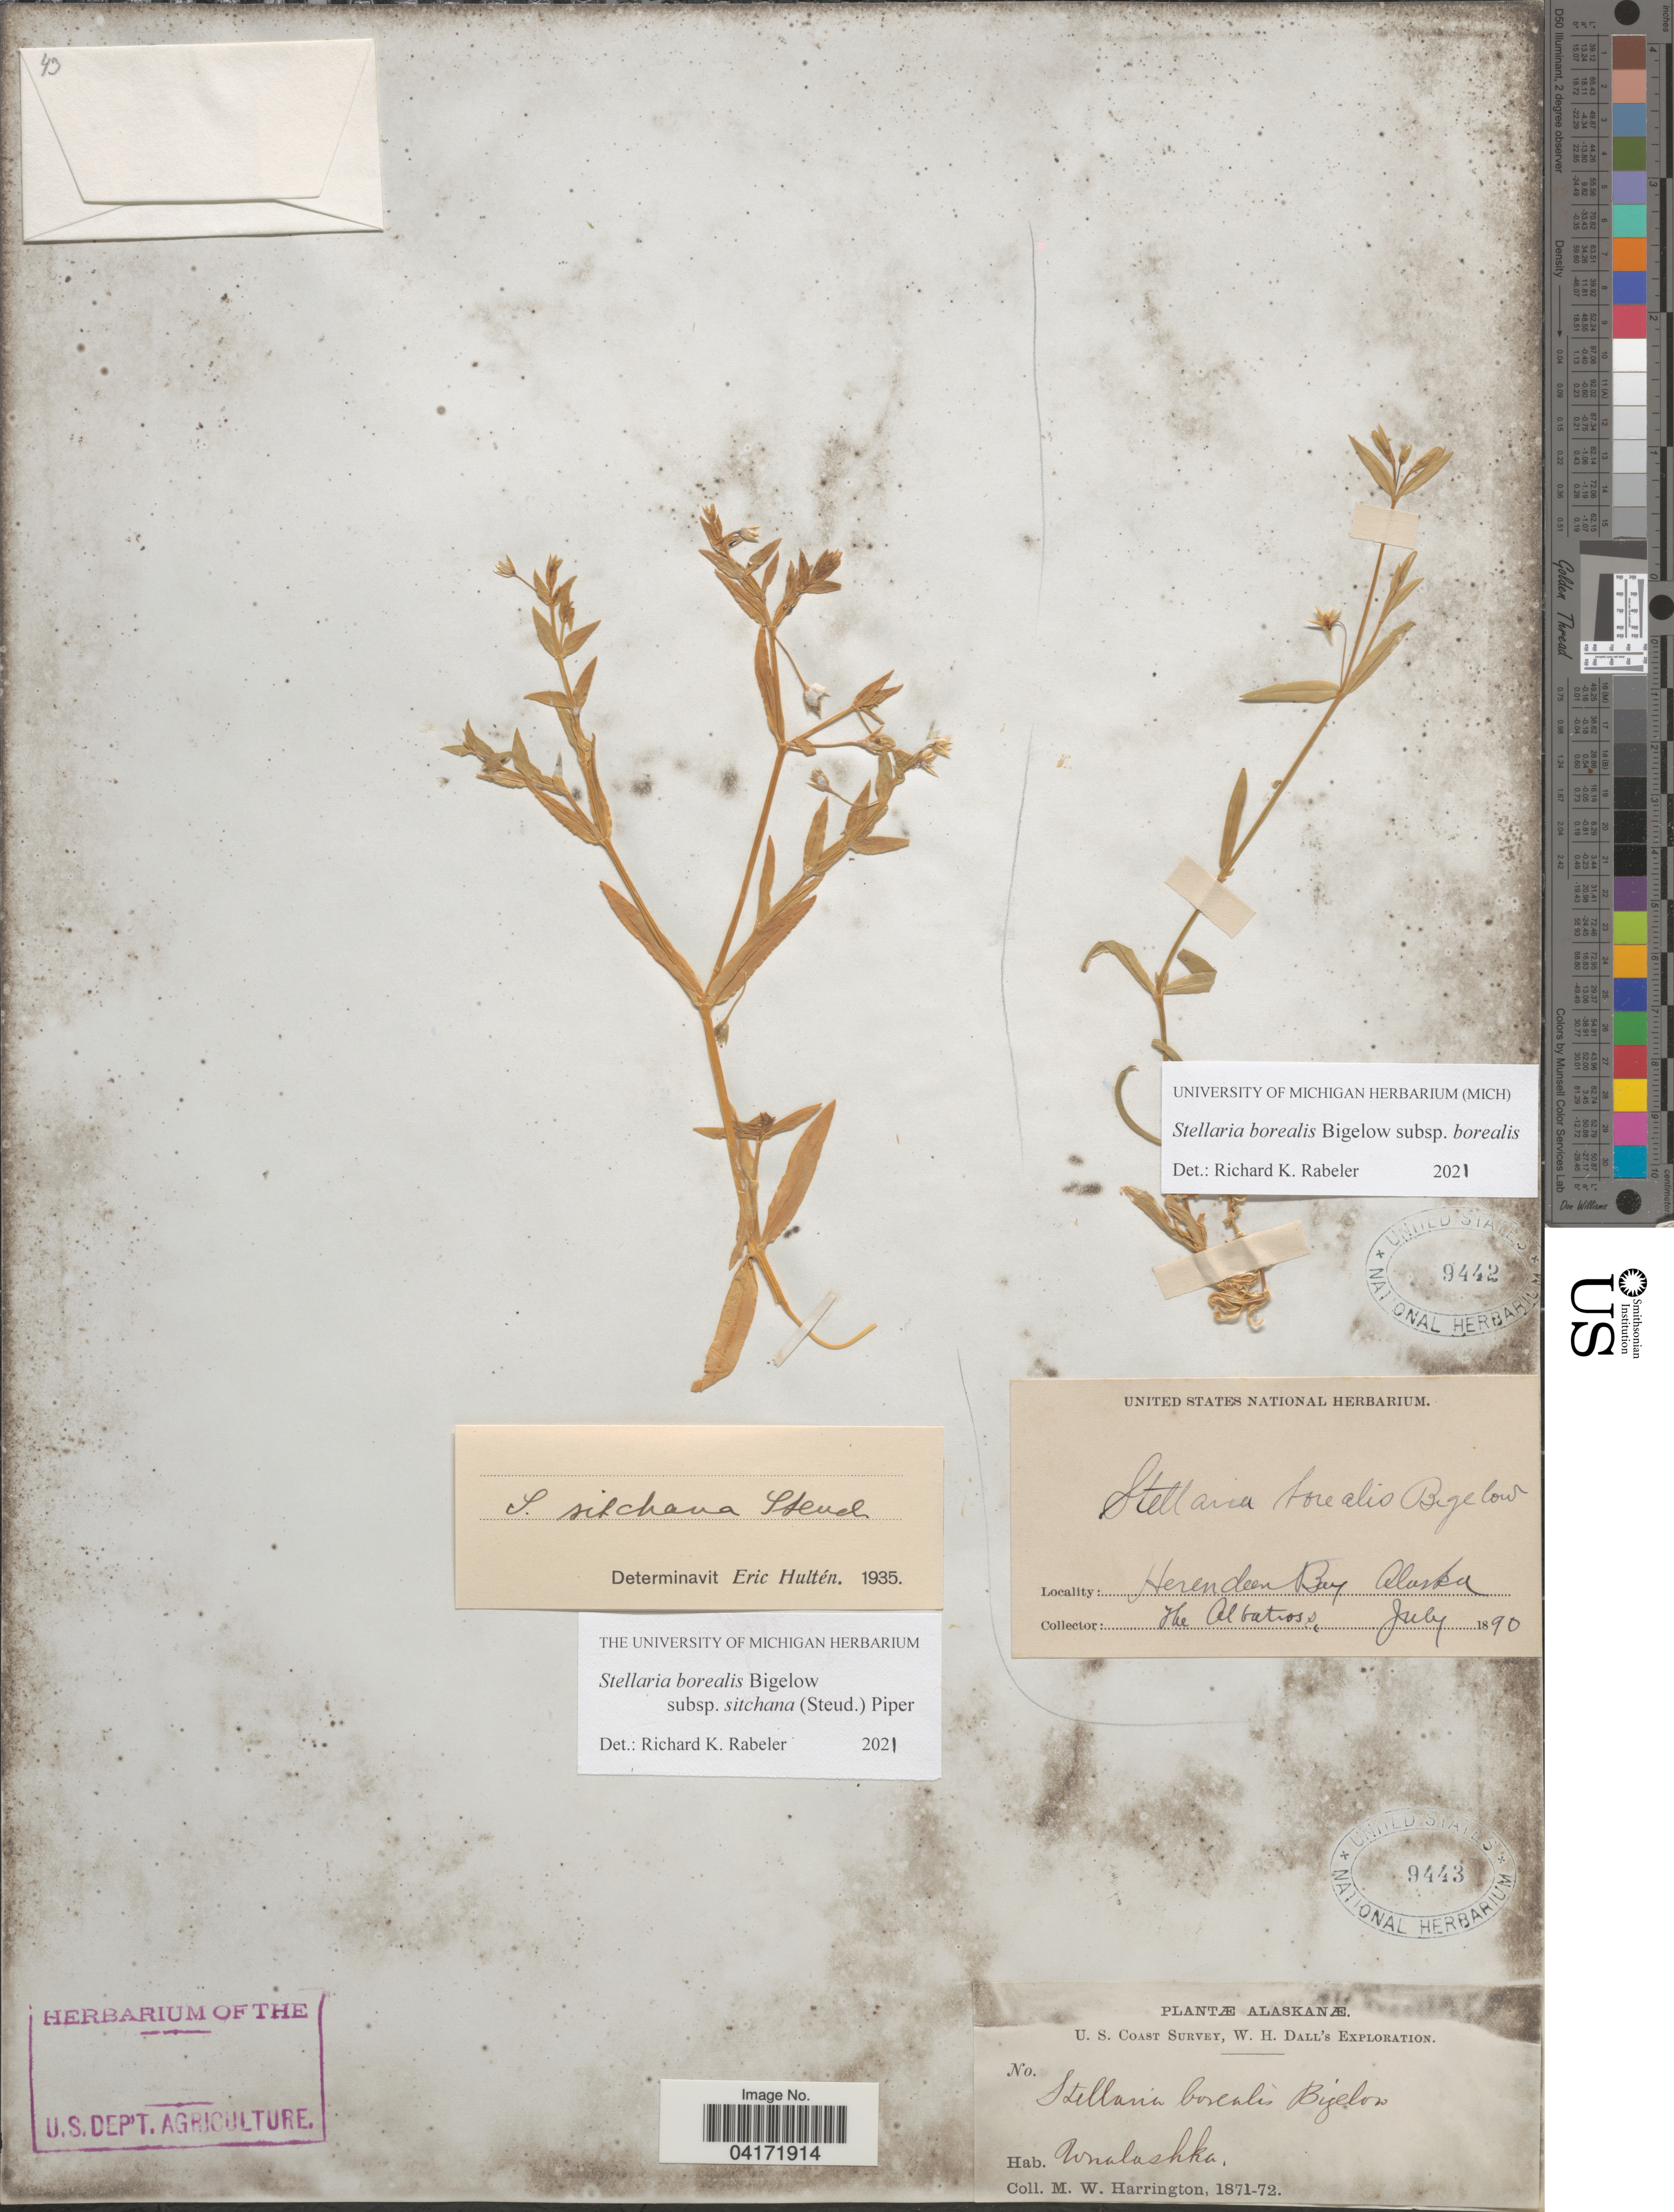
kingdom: Plantae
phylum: Tracheophyta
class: Magnoliopsida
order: Caryophyllales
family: Caryophyllaceae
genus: Stellaria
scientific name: Stellaria borealis subsp. borealis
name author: Bigelow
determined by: Rabeler, R. K.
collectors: "The Albatross"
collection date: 1890-07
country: United States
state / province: Alaska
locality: Herendeen Bay.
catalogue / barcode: US 9442